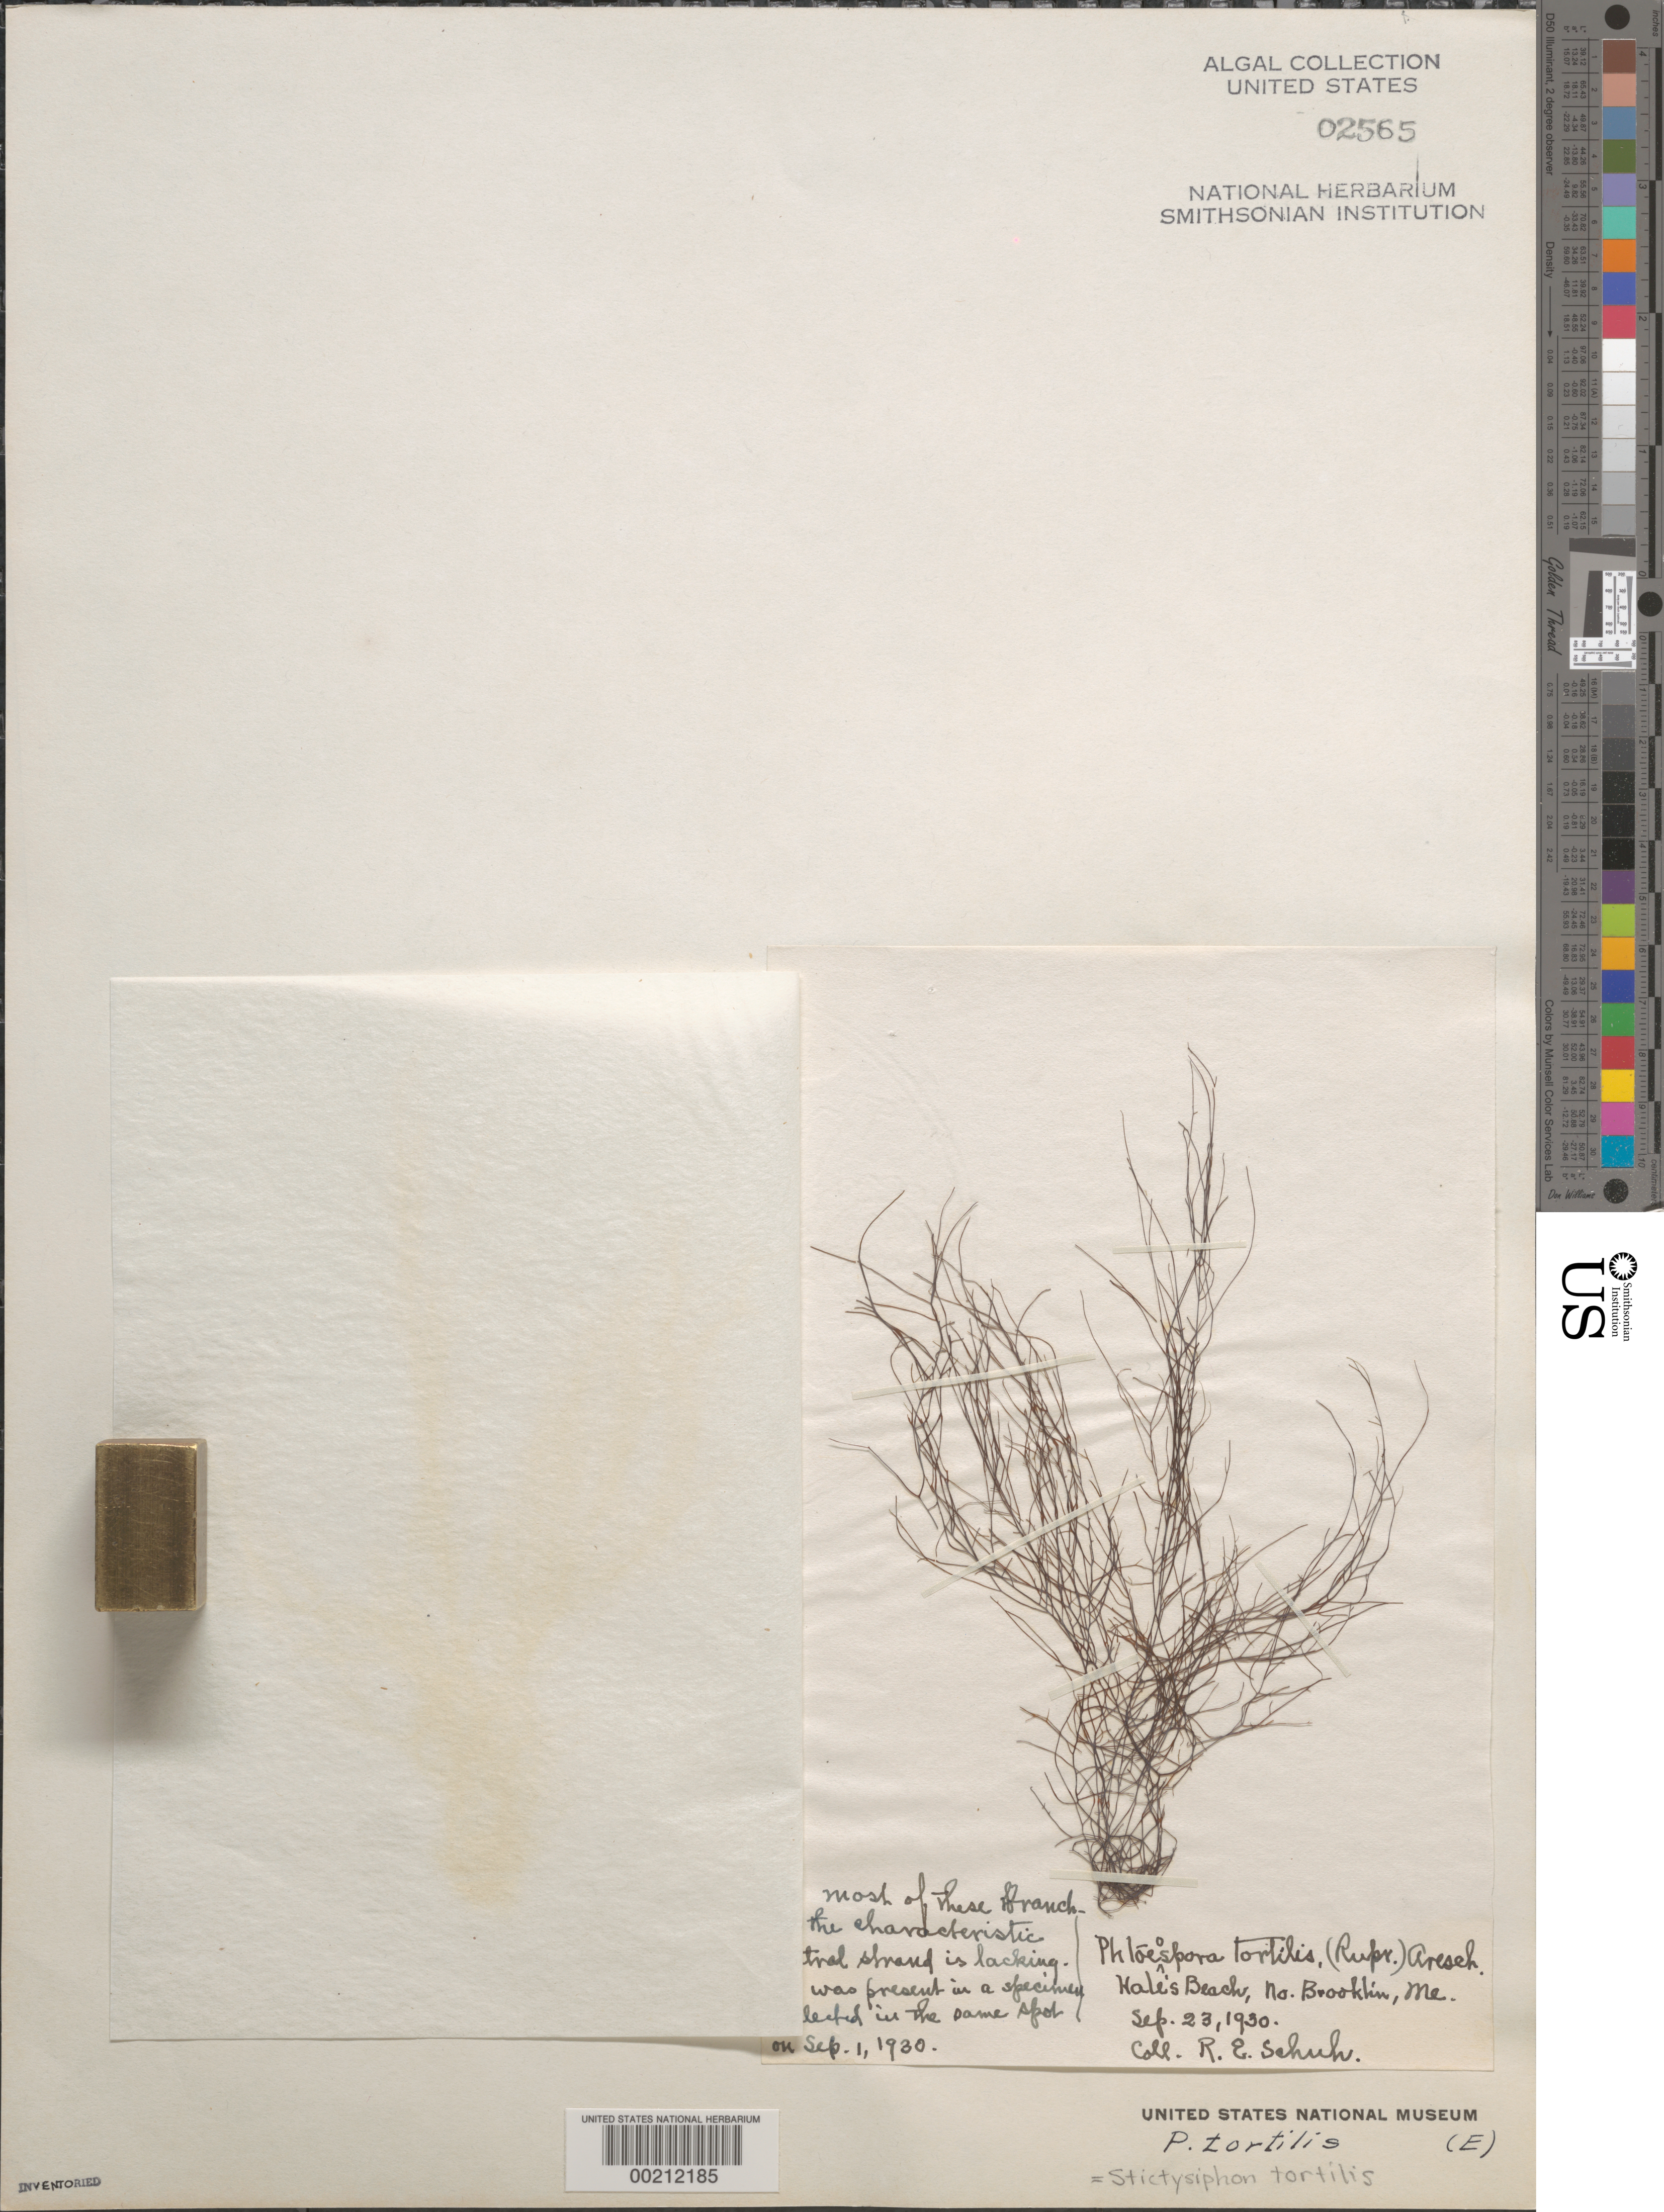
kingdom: Chromista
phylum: Ochrophyta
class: Phaeophyceae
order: Ectocarpales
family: Chordariaceae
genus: Stictyosiphon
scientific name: Stictyosiphon tortilis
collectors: R. Schuh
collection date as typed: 23 Sep 1930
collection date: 1930-09-23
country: United States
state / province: Maine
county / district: Hancock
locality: Hales Beach, North Brooklin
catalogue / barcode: US 2565